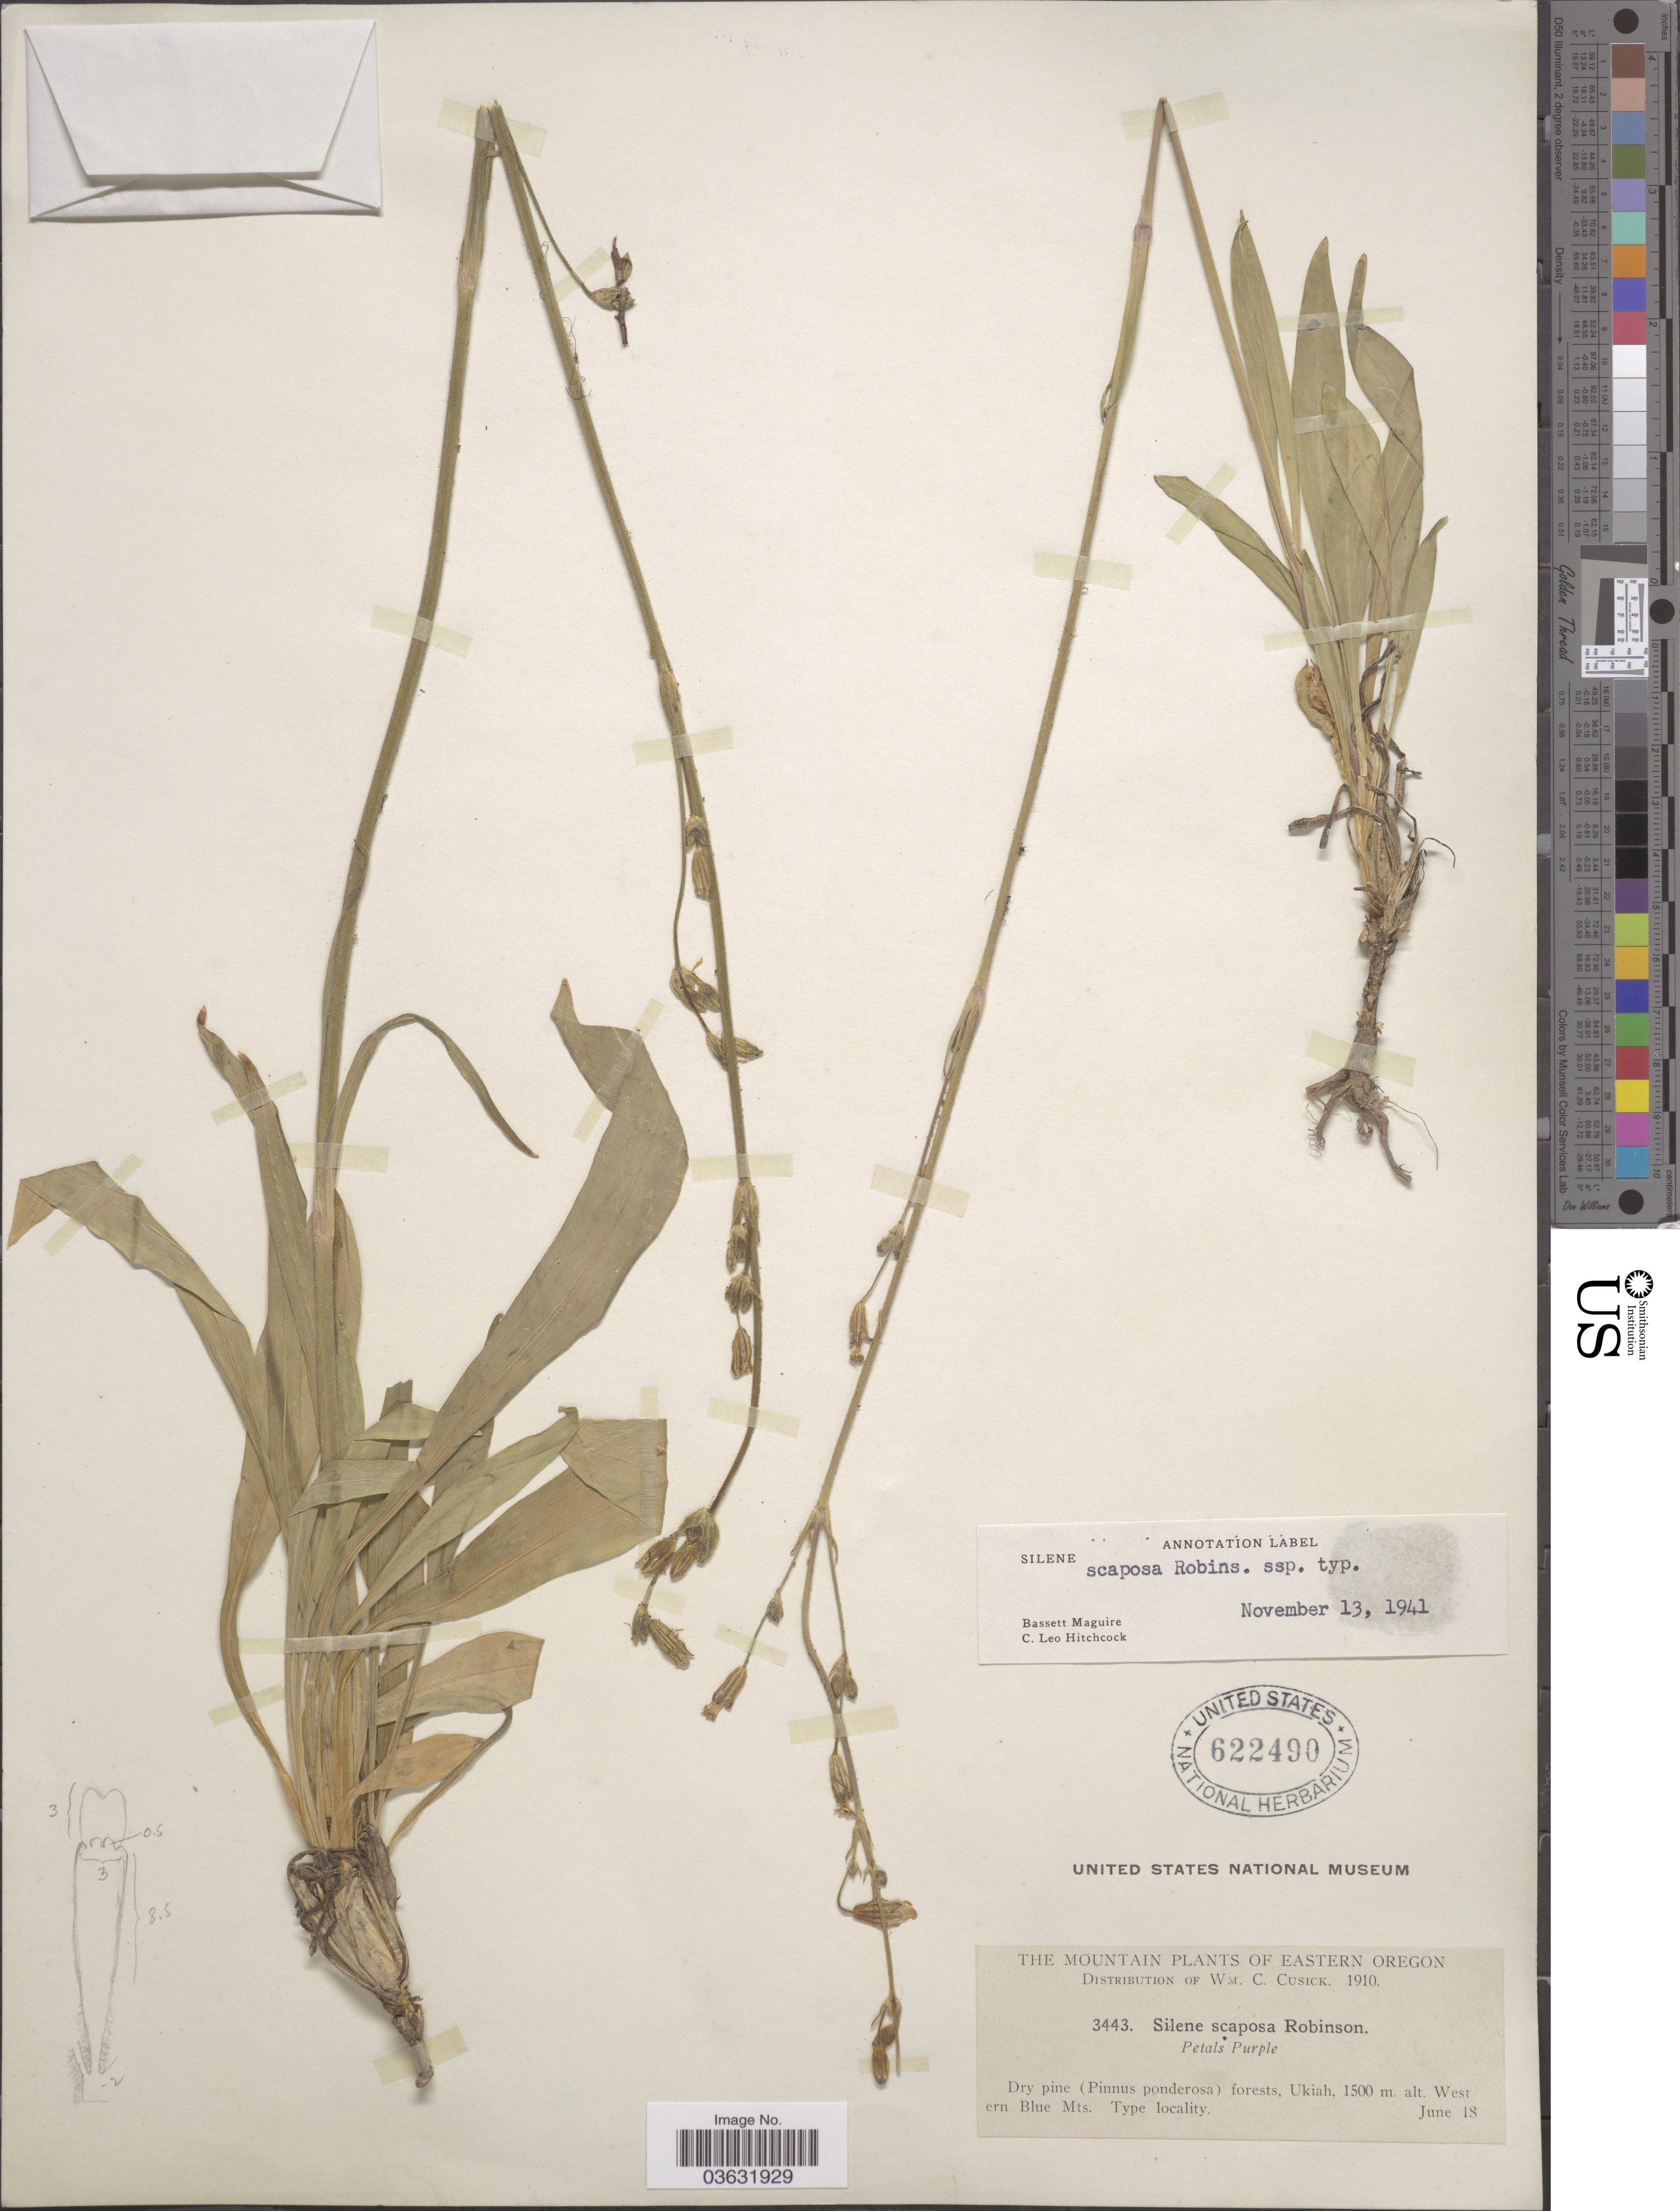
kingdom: Plantae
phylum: Tracheophyta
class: Magnoliopsida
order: Caryophyllales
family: Caryophyllaceae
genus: Silene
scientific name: Silene scaposa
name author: S. Watson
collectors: W. C. Cusick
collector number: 3443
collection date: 1910-06-18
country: United States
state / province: Oregon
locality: The Mountain. Eastern Oregon. Ukiah, Western Blue Mts.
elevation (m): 1500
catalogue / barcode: US 622490